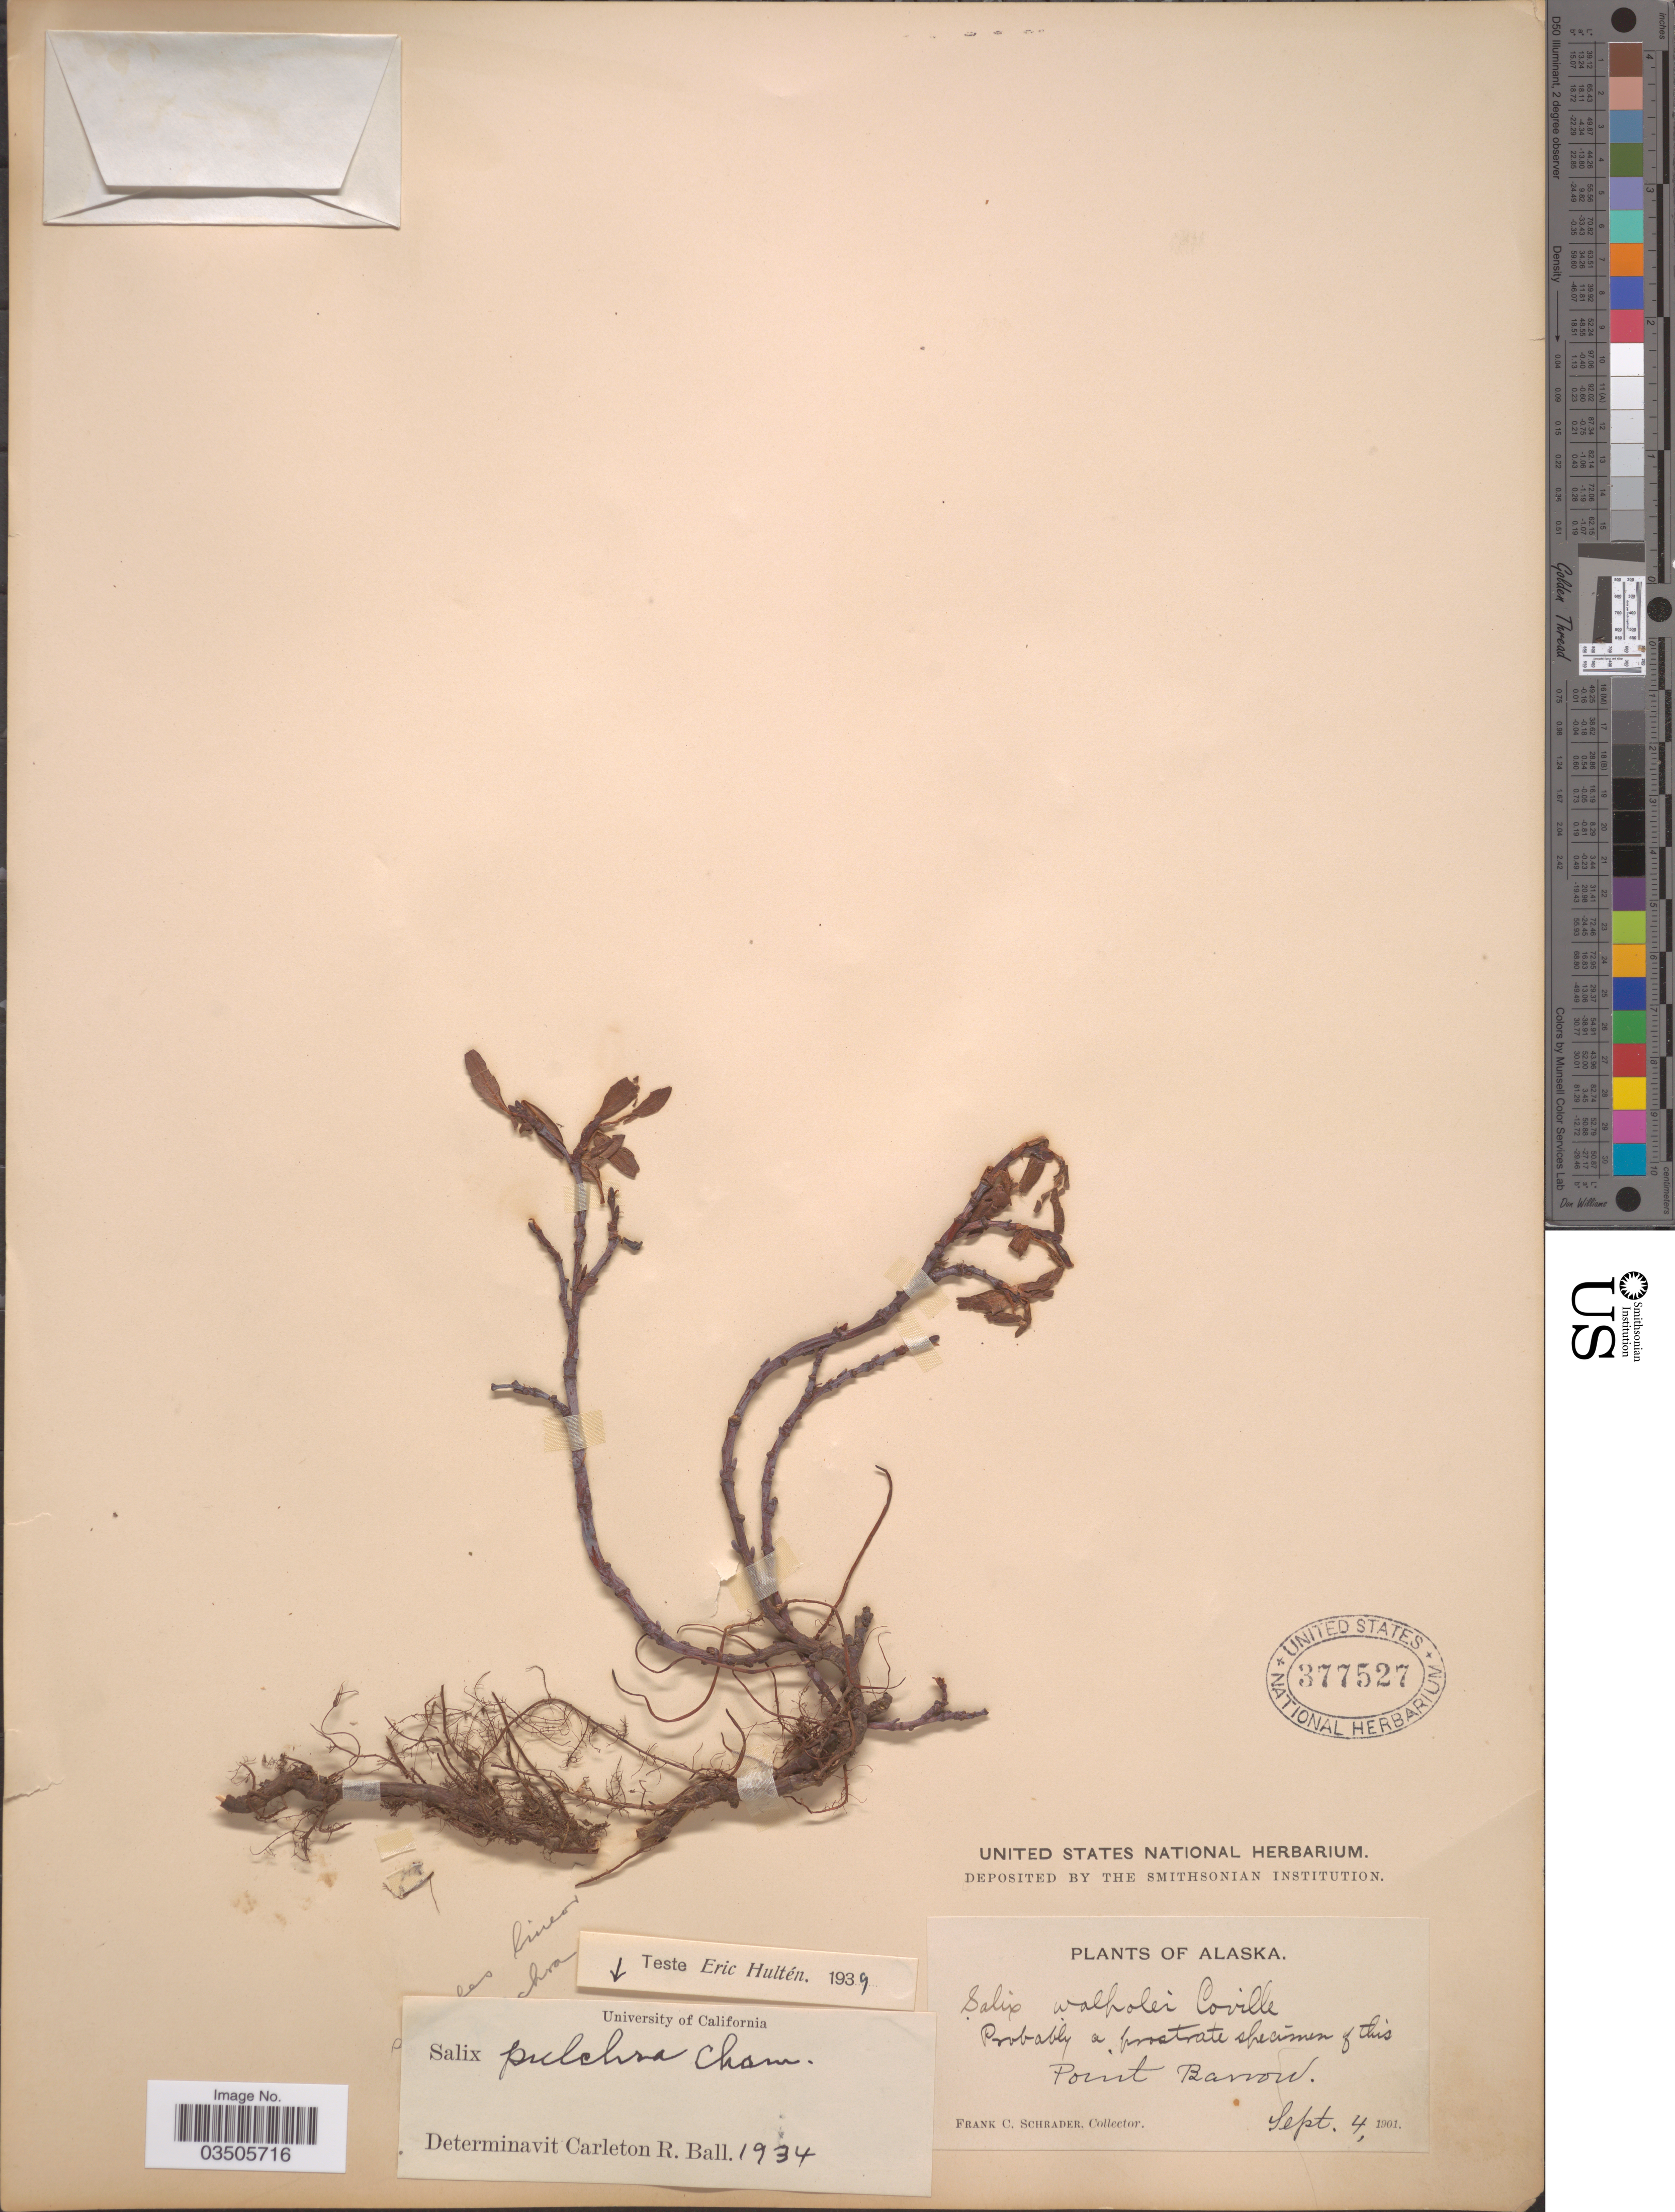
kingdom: Plantae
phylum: Tracheophyta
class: Magnoliopsida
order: Malpighiales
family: Salicaceae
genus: Salix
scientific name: Salix pulchra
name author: Cham.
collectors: F. C. Schrader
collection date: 1901-09-04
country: United States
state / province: Alaska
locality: Point Barrow.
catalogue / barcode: US 377527